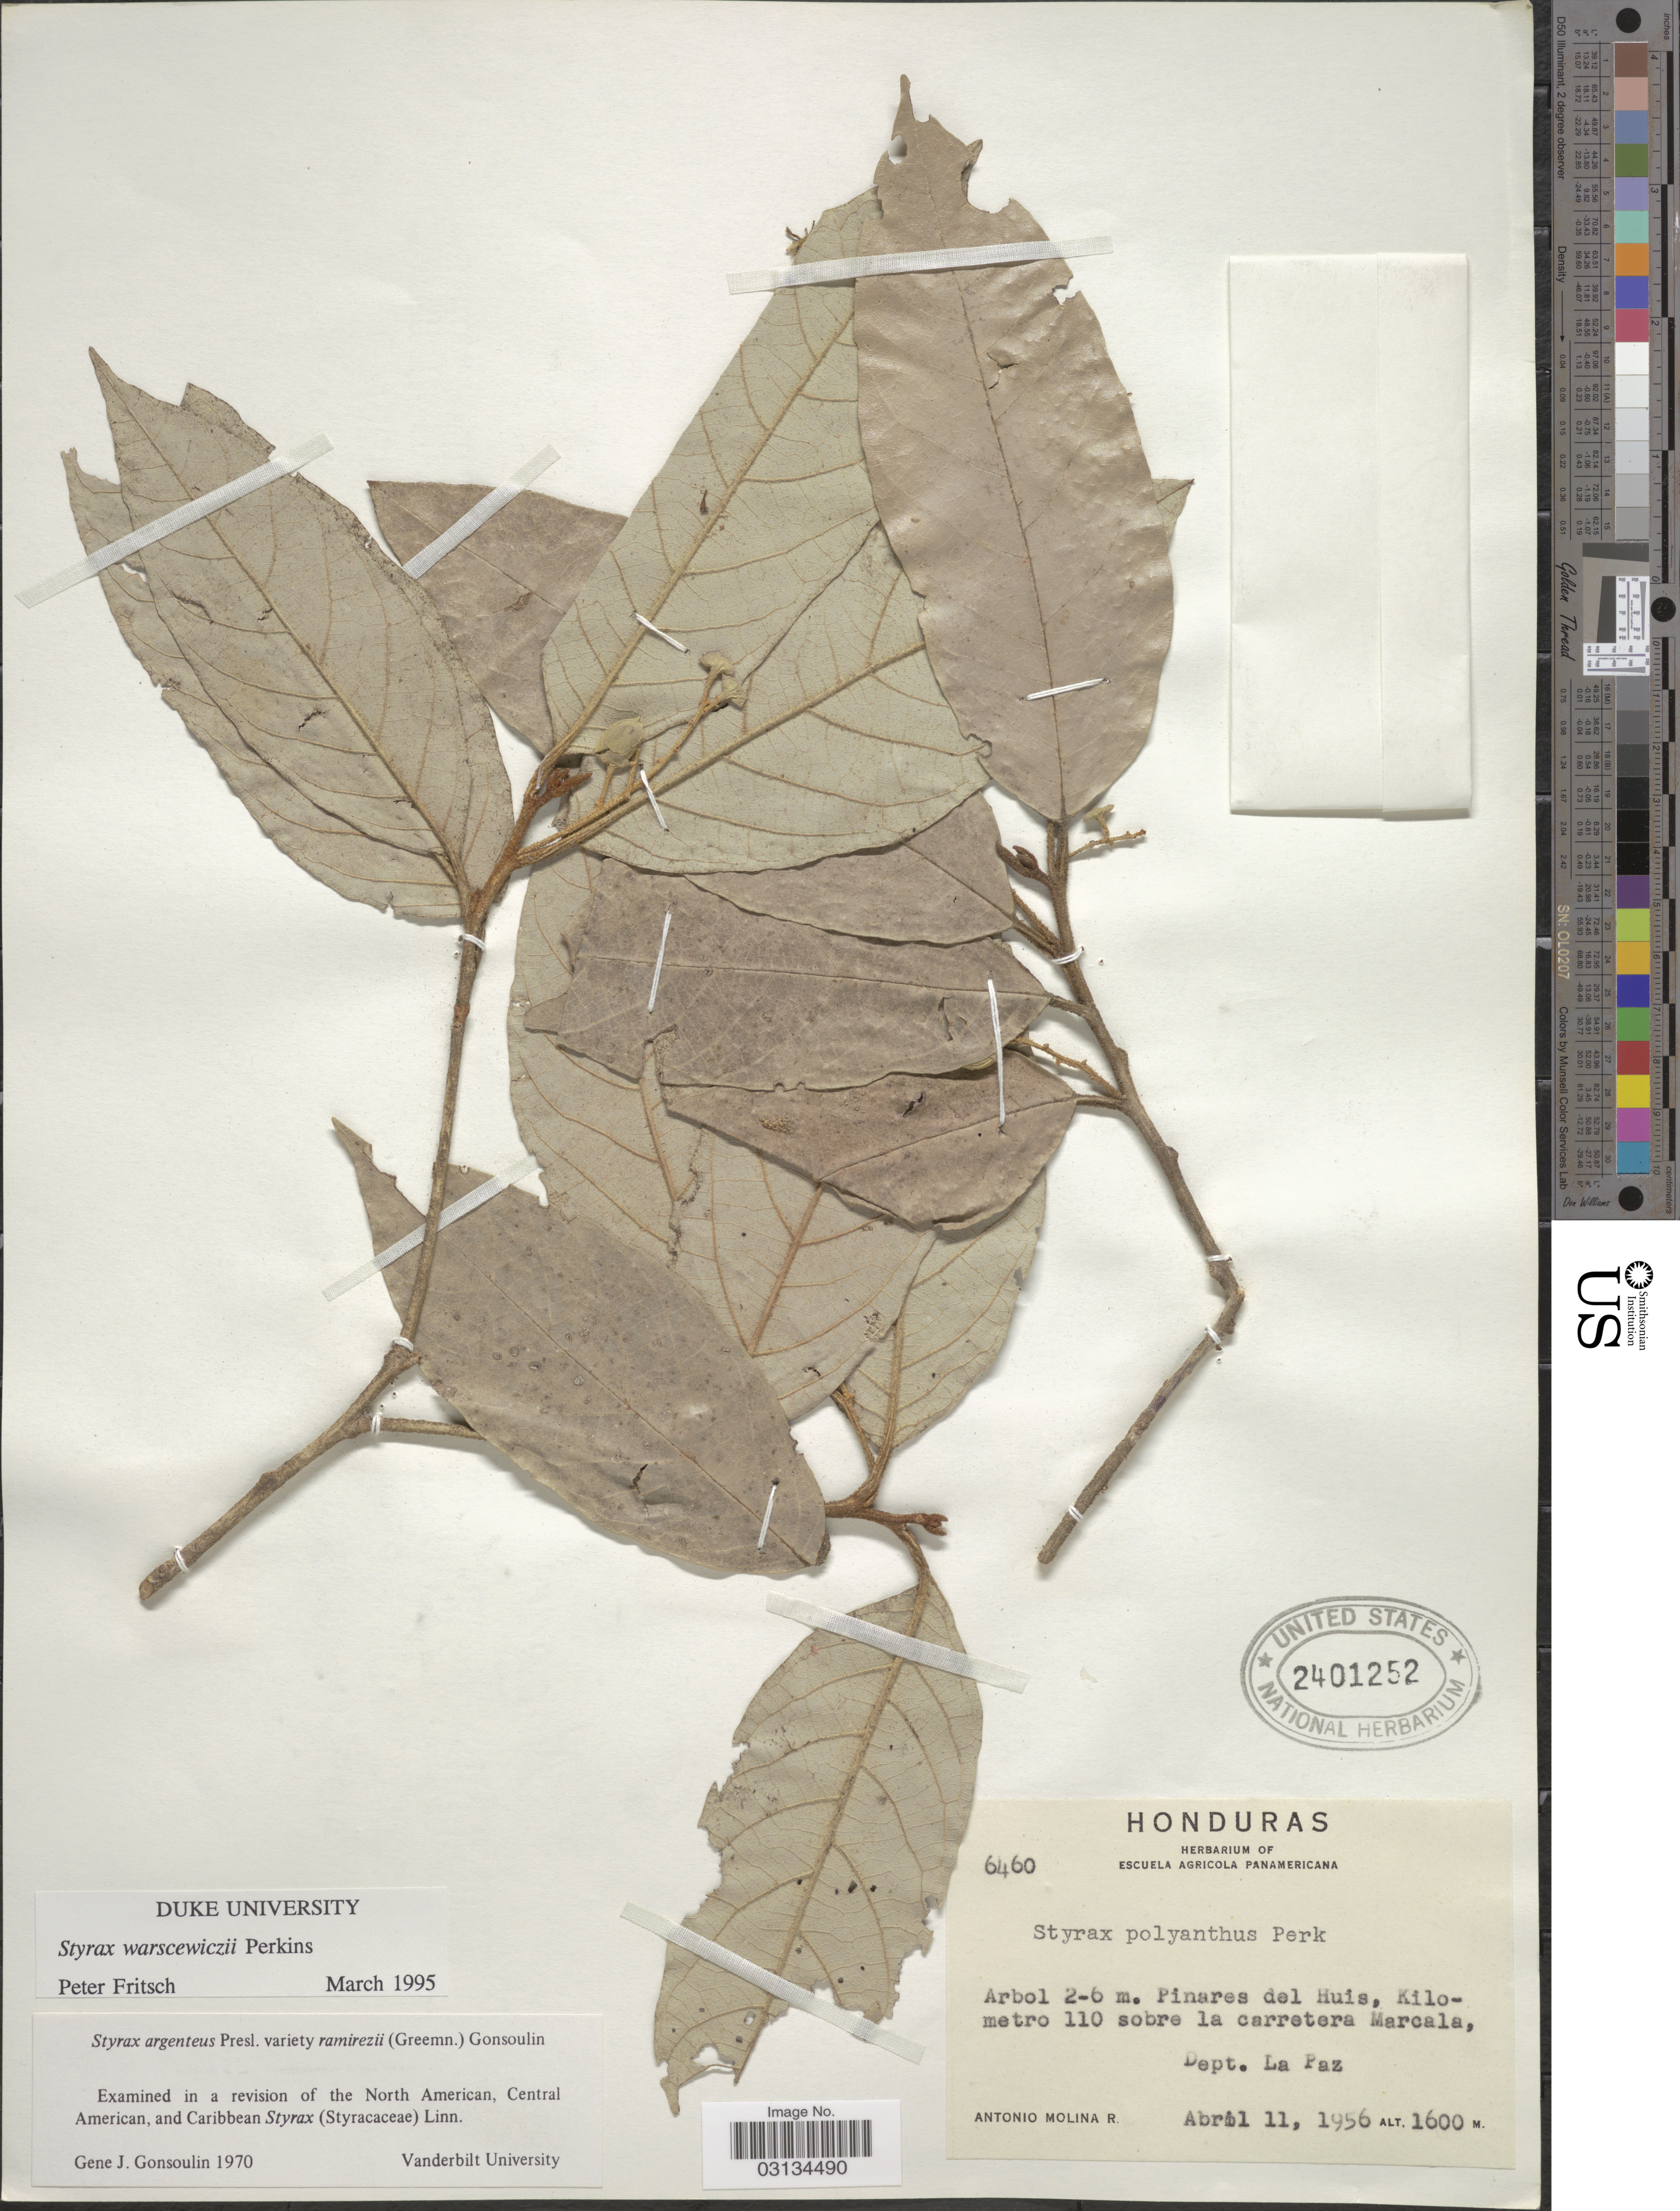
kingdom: Plantae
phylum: Tracheophyta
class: Magnoliopsida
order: Ericales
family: Styracaceae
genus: Styrax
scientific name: Styrax warscewiczii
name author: Perkins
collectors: A. Molina R.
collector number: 6460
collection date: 1956-04-11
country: Honduras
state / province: La Paz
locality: Pinares del Huis, Kilometro 110 sobre la carretera Marcala. Dept. La Paz.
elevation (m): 1600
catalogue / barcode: US 2401252